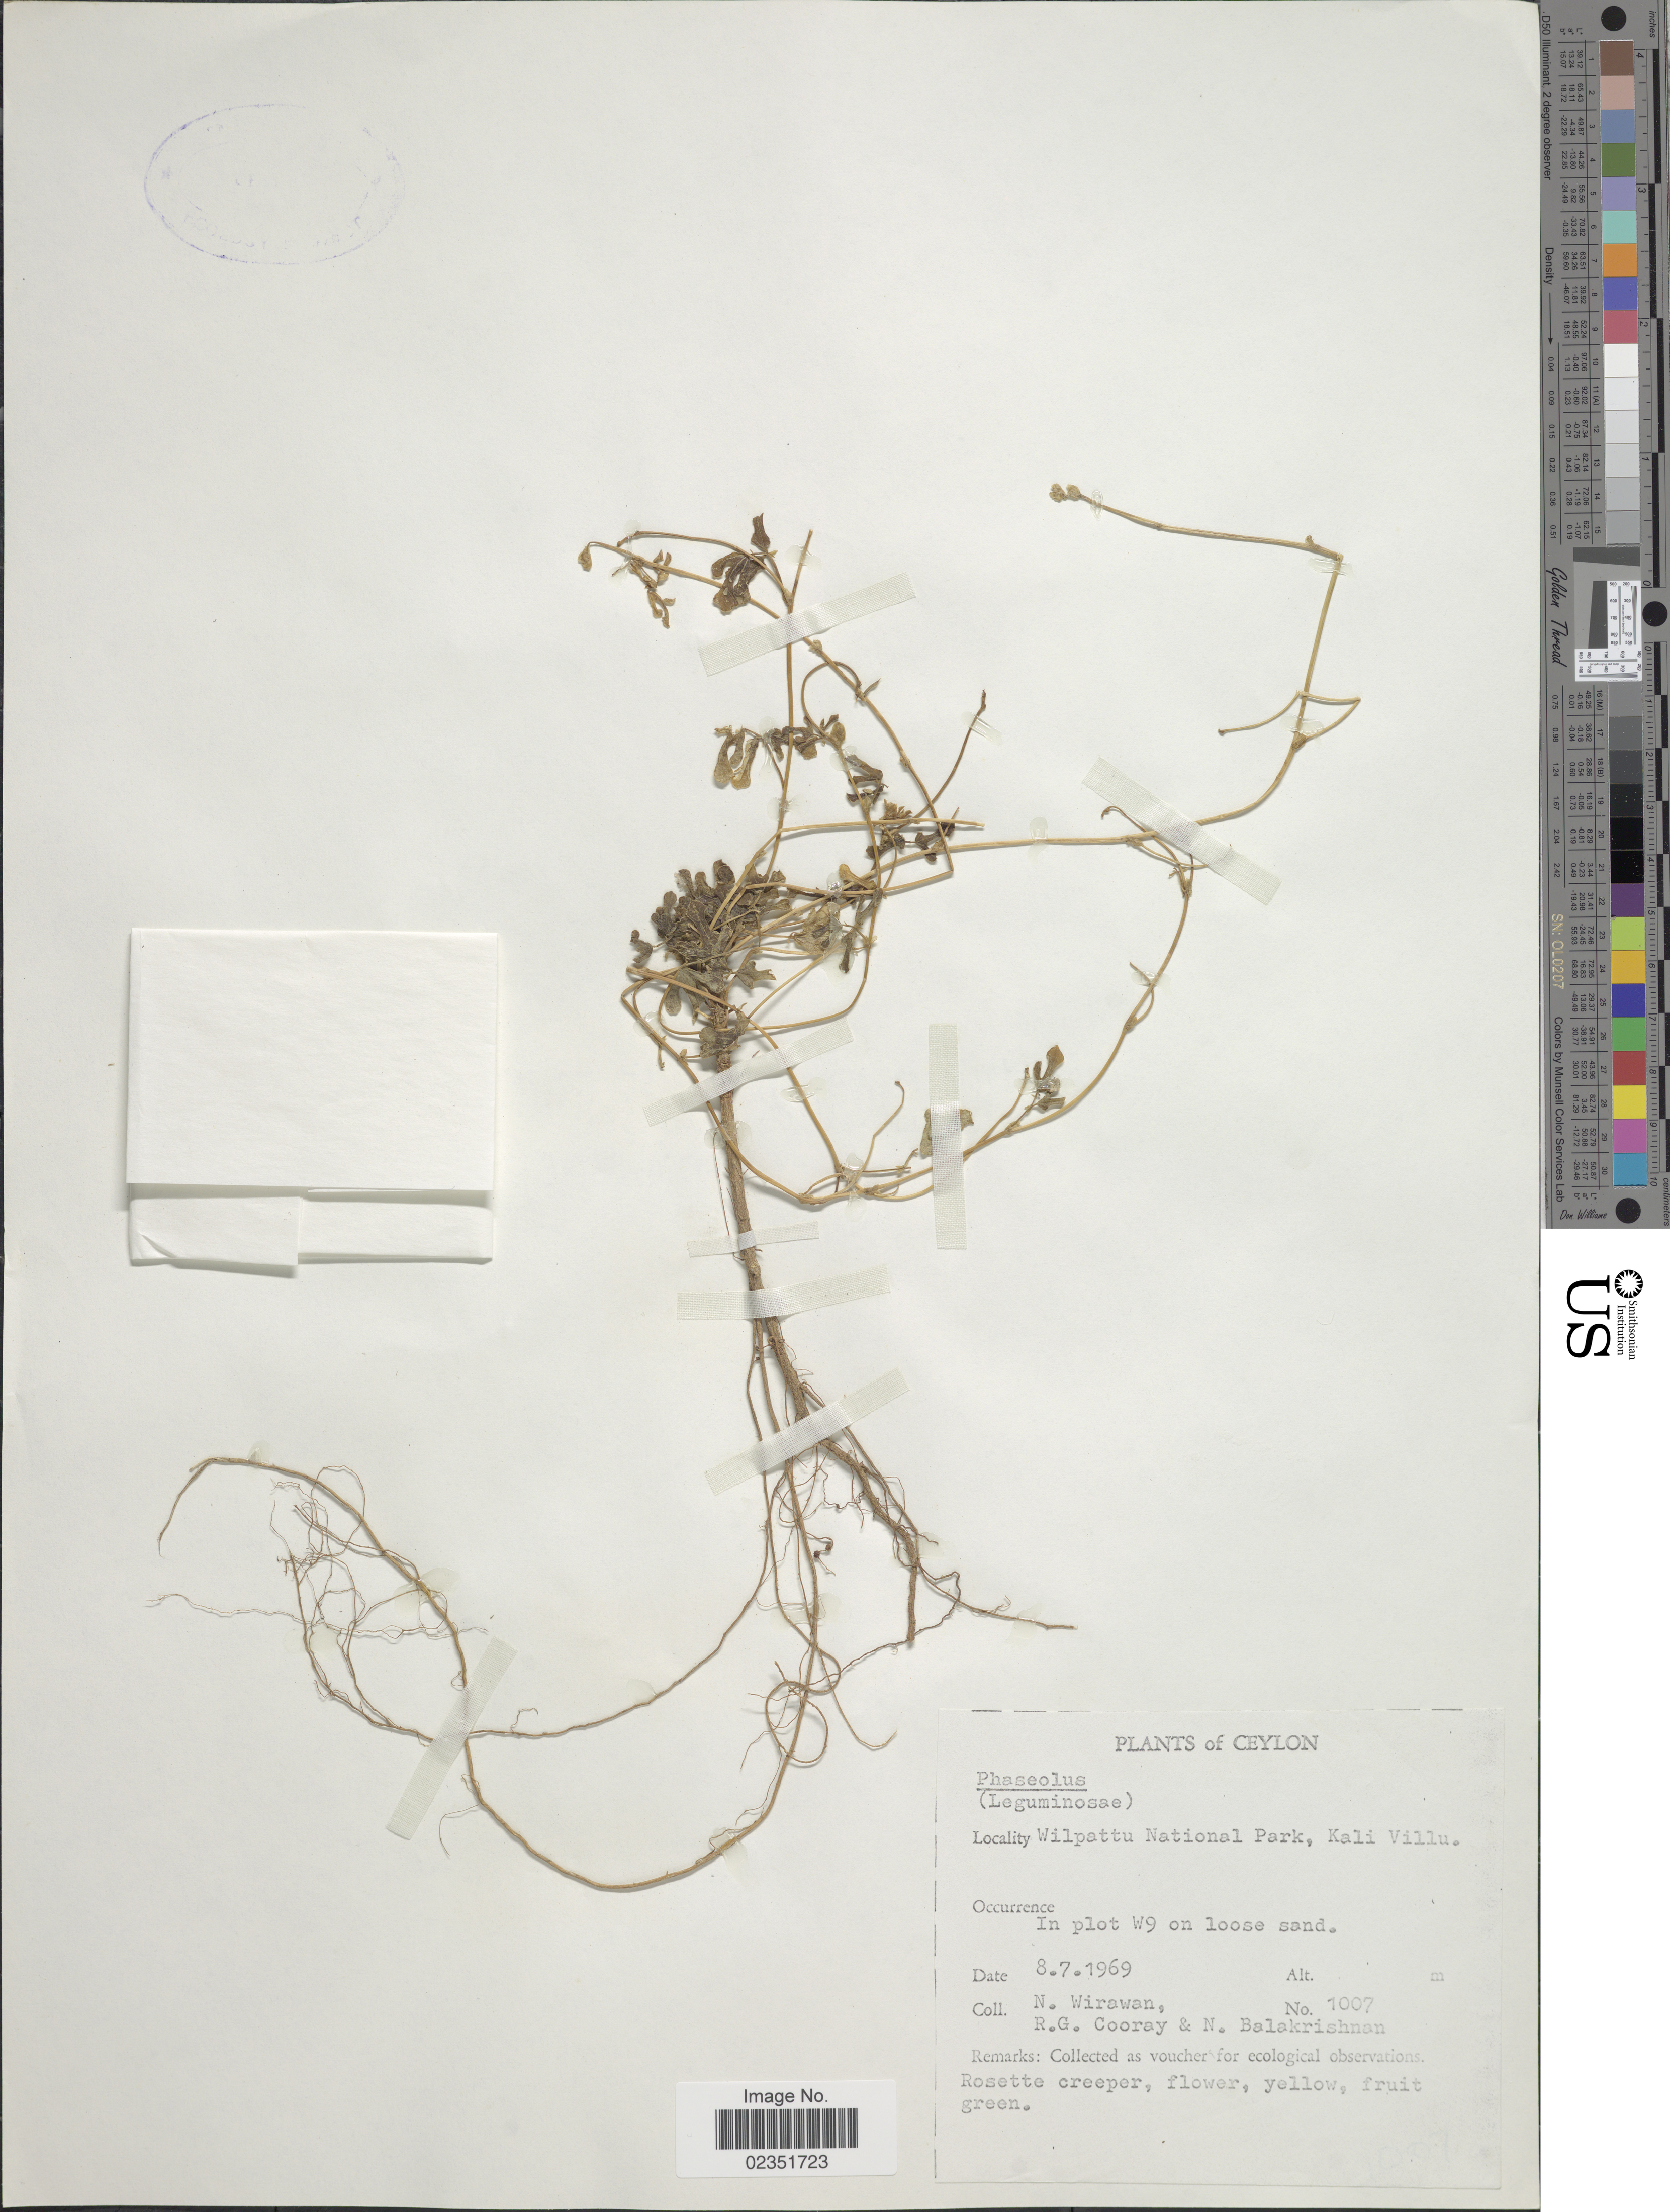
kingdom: Plantae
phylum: Tracheophyta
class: Magnoliopsida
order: Fabales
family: Fabaceae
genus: Phaseolus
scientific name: Phaseolus sp.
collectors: N. Wirawan, R. Cooray & N. Balakrishnan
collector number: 1007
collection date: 1969-07-08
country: Sri Lanka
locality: Wilpattu National Park, Kali Villu, In plot W9 on loose sand